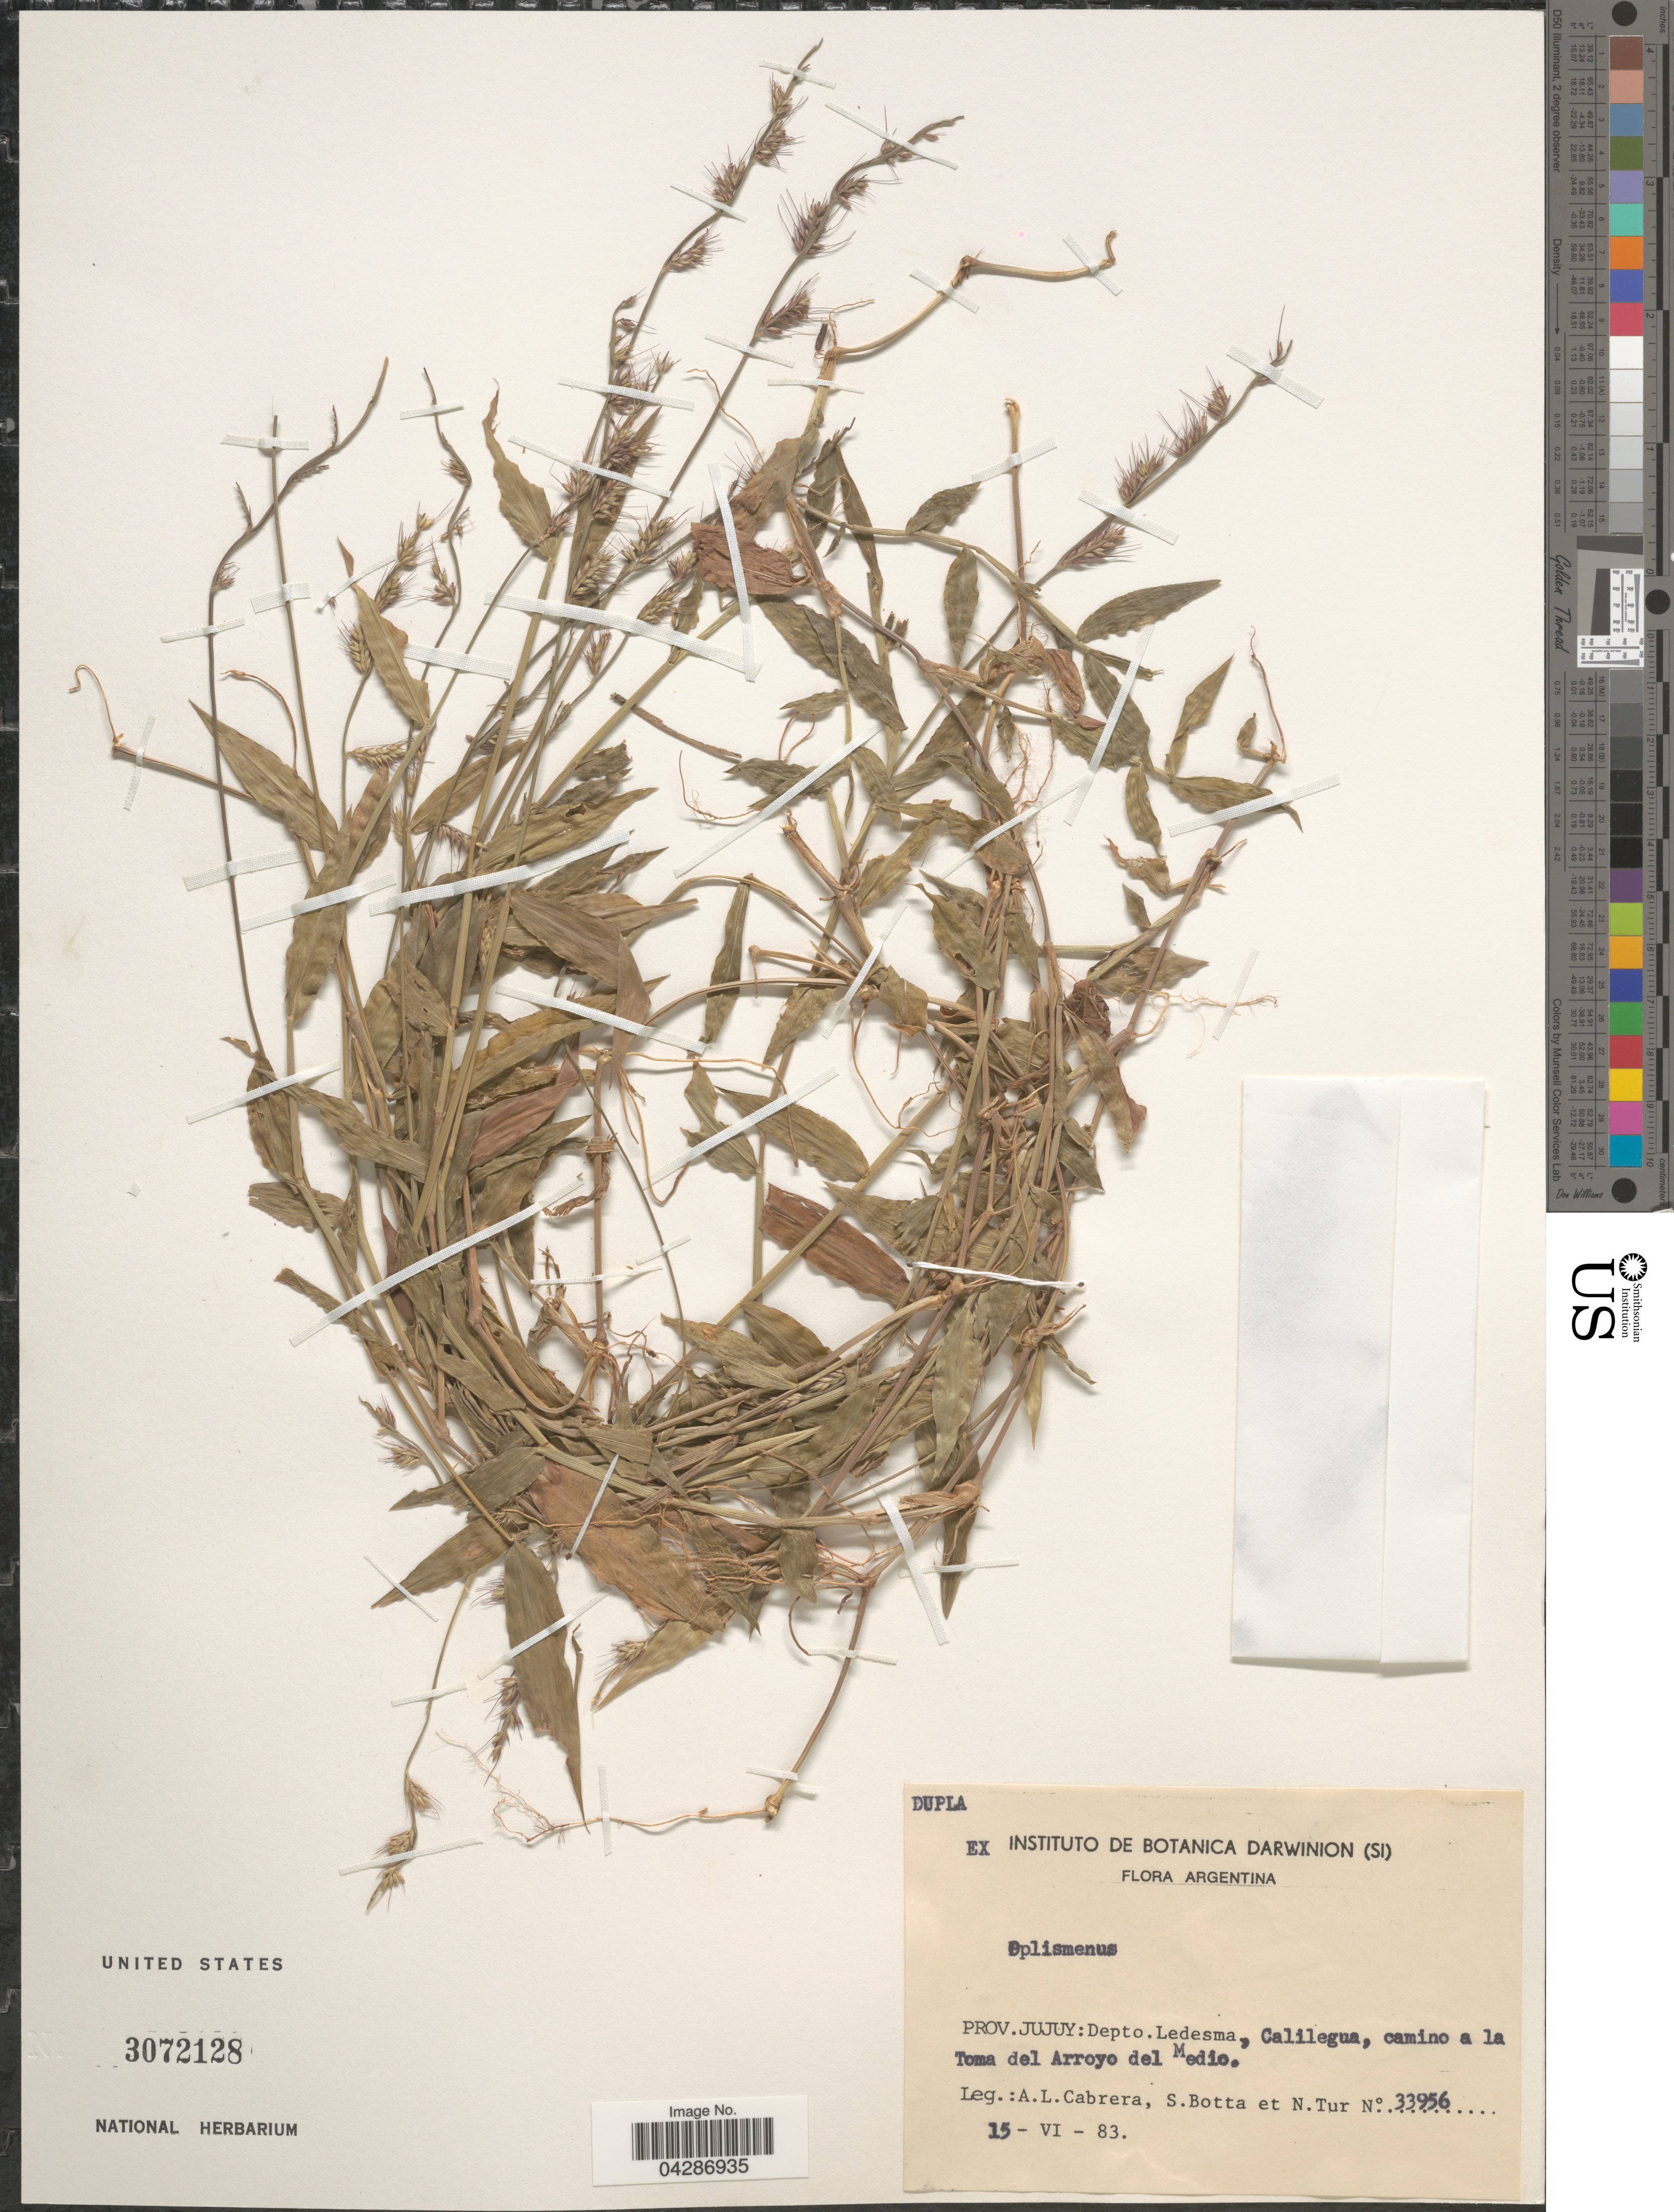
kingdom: Plantae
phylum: Tracheophyta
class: Liliopsida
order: Poales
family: Poaceae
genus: Oplismenus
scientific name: Oplismenus sp.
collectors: A. L. Cabrera, S. Botta & N. Tur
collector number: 33956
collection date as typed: Transcribed d/m/y: 15/6/83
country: Argentina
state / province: Jujuy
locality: Prov. Jujuy: Depto. Ledesma, Calilegua, camino a la Toma del arroyo del Medio.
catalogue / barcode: US 3072128